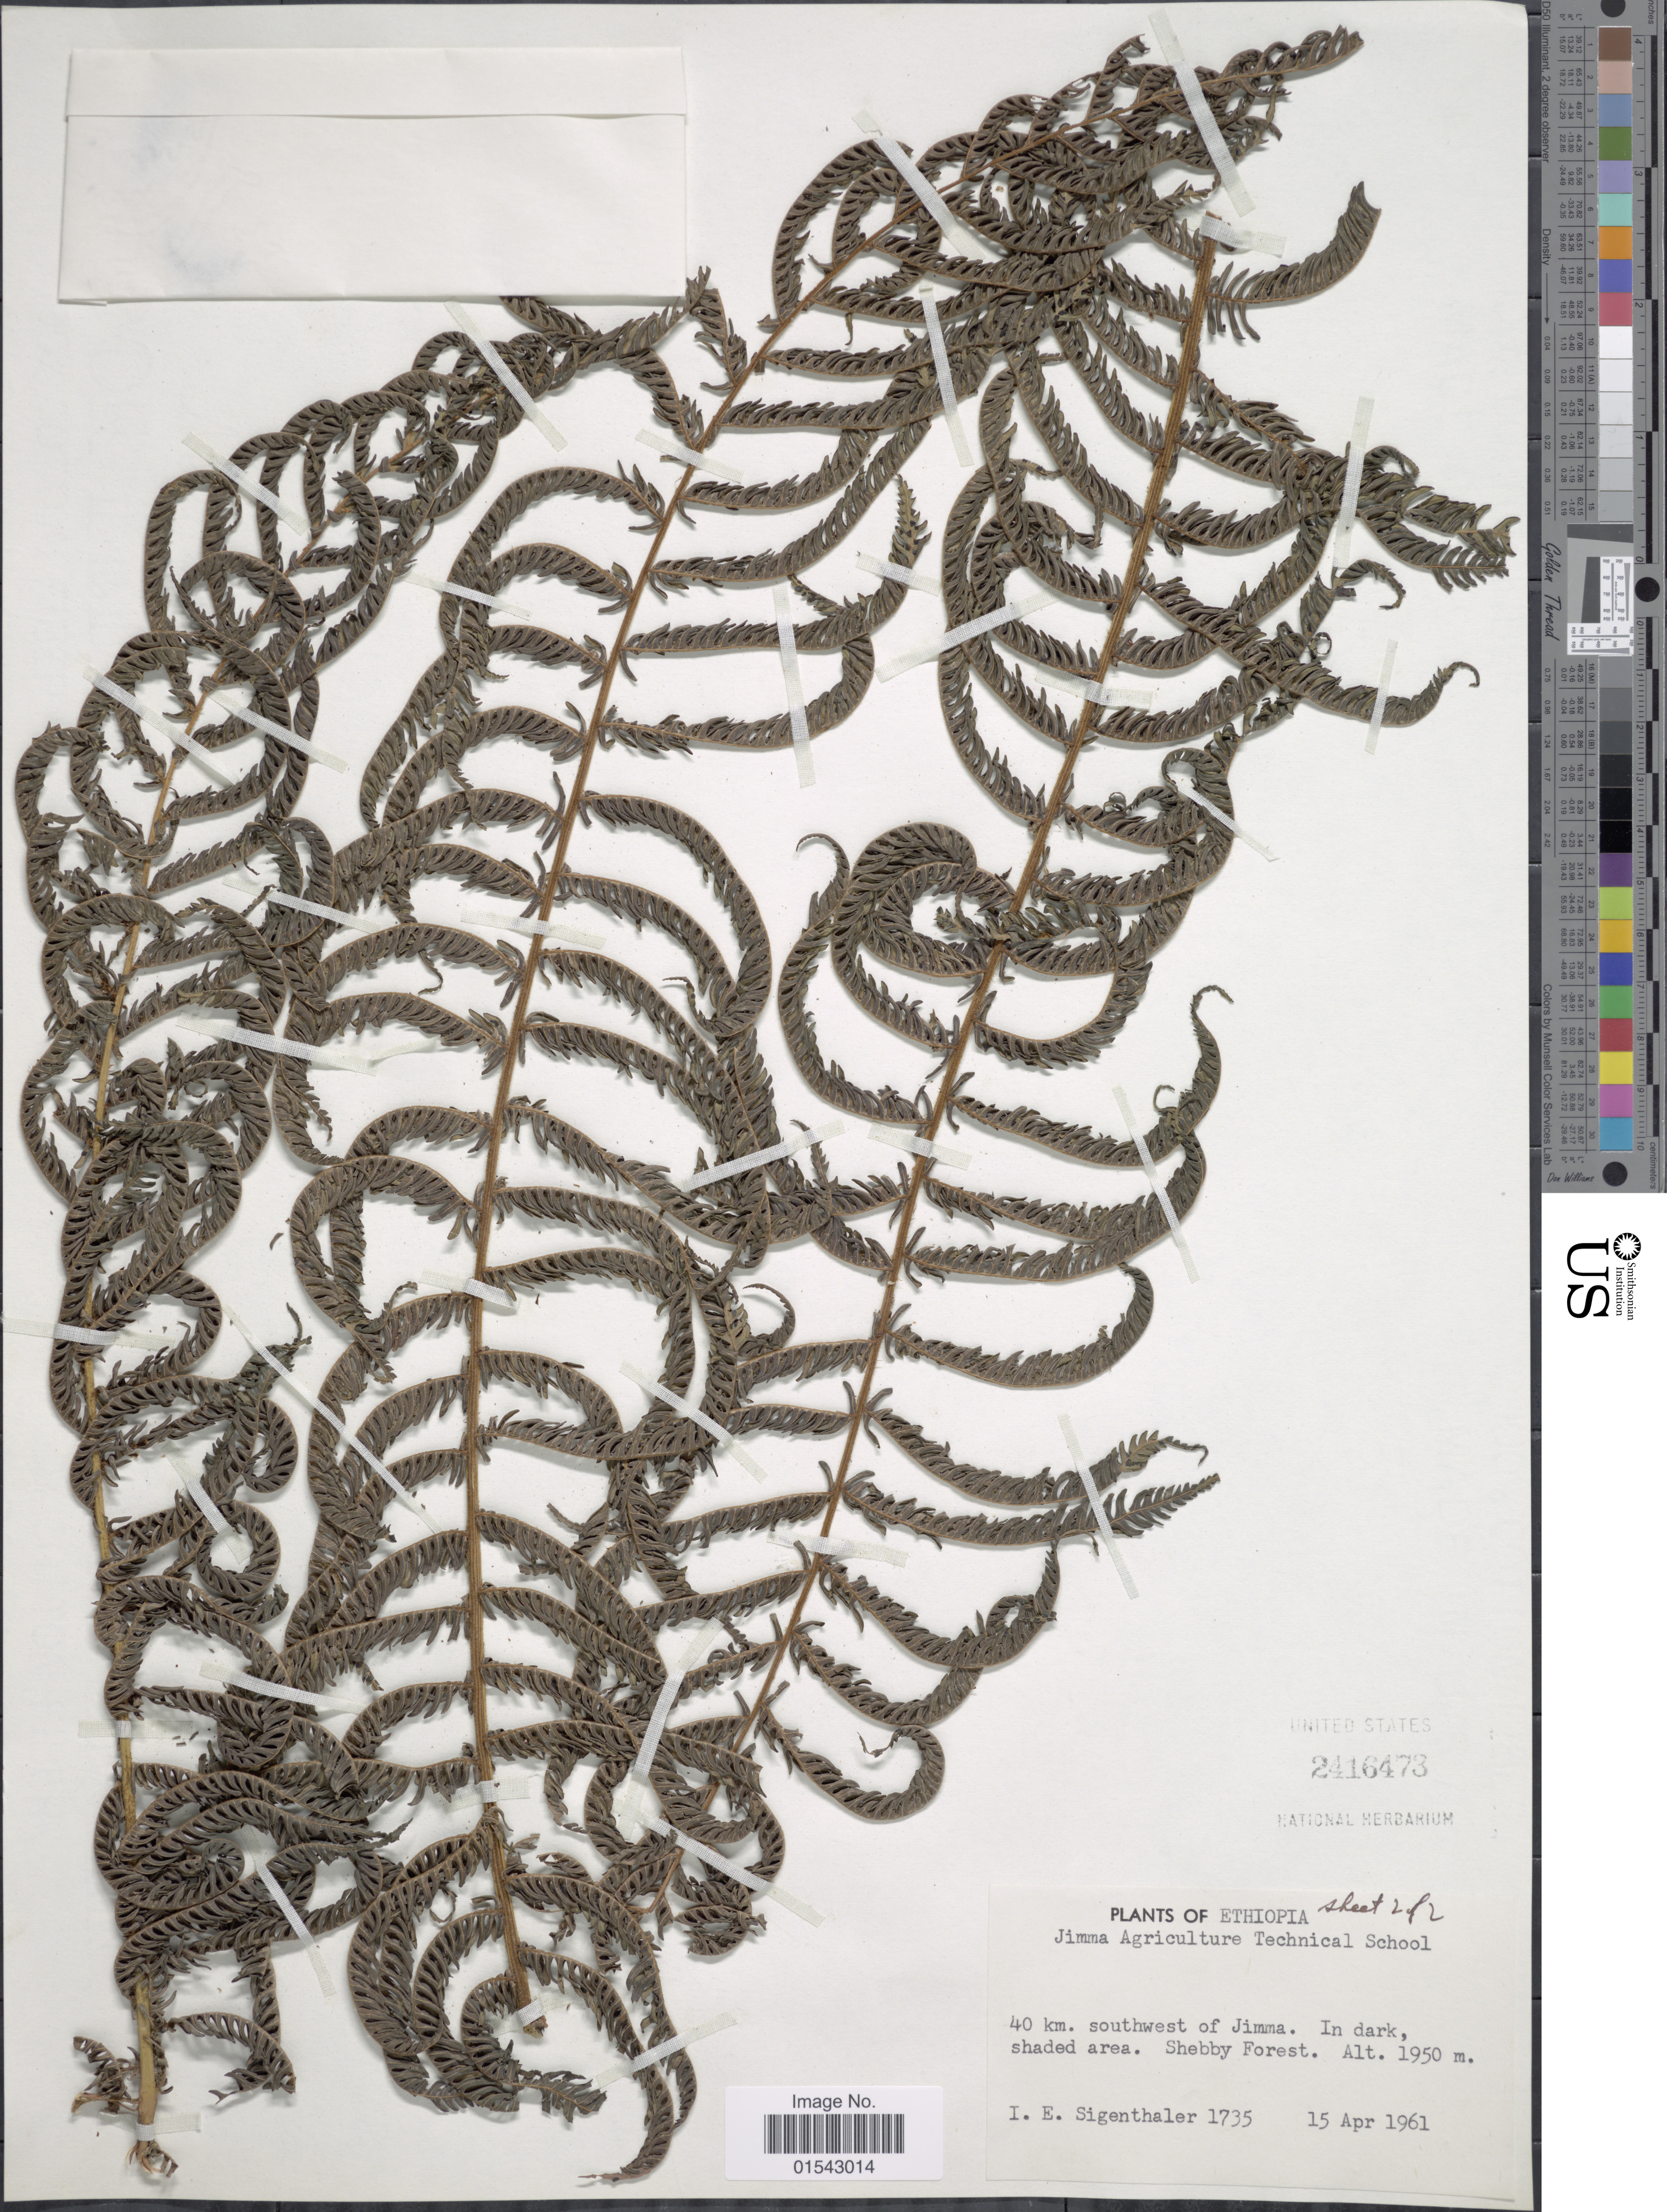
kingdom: Plantae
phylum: Tracheophyta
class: Polypodiopsida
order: Polypodiales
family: Thelypteridaceae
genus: Cyclosorus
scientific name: Cyclosorus sp.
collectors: I. Sigenthaler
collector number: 1735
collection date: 1961-04-15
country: Ethiopia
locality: Ethiopia, 10 km. southwest of Jimma, In dark, shaded area, Shebby Forest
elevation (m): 1950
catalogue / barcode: US 2416473